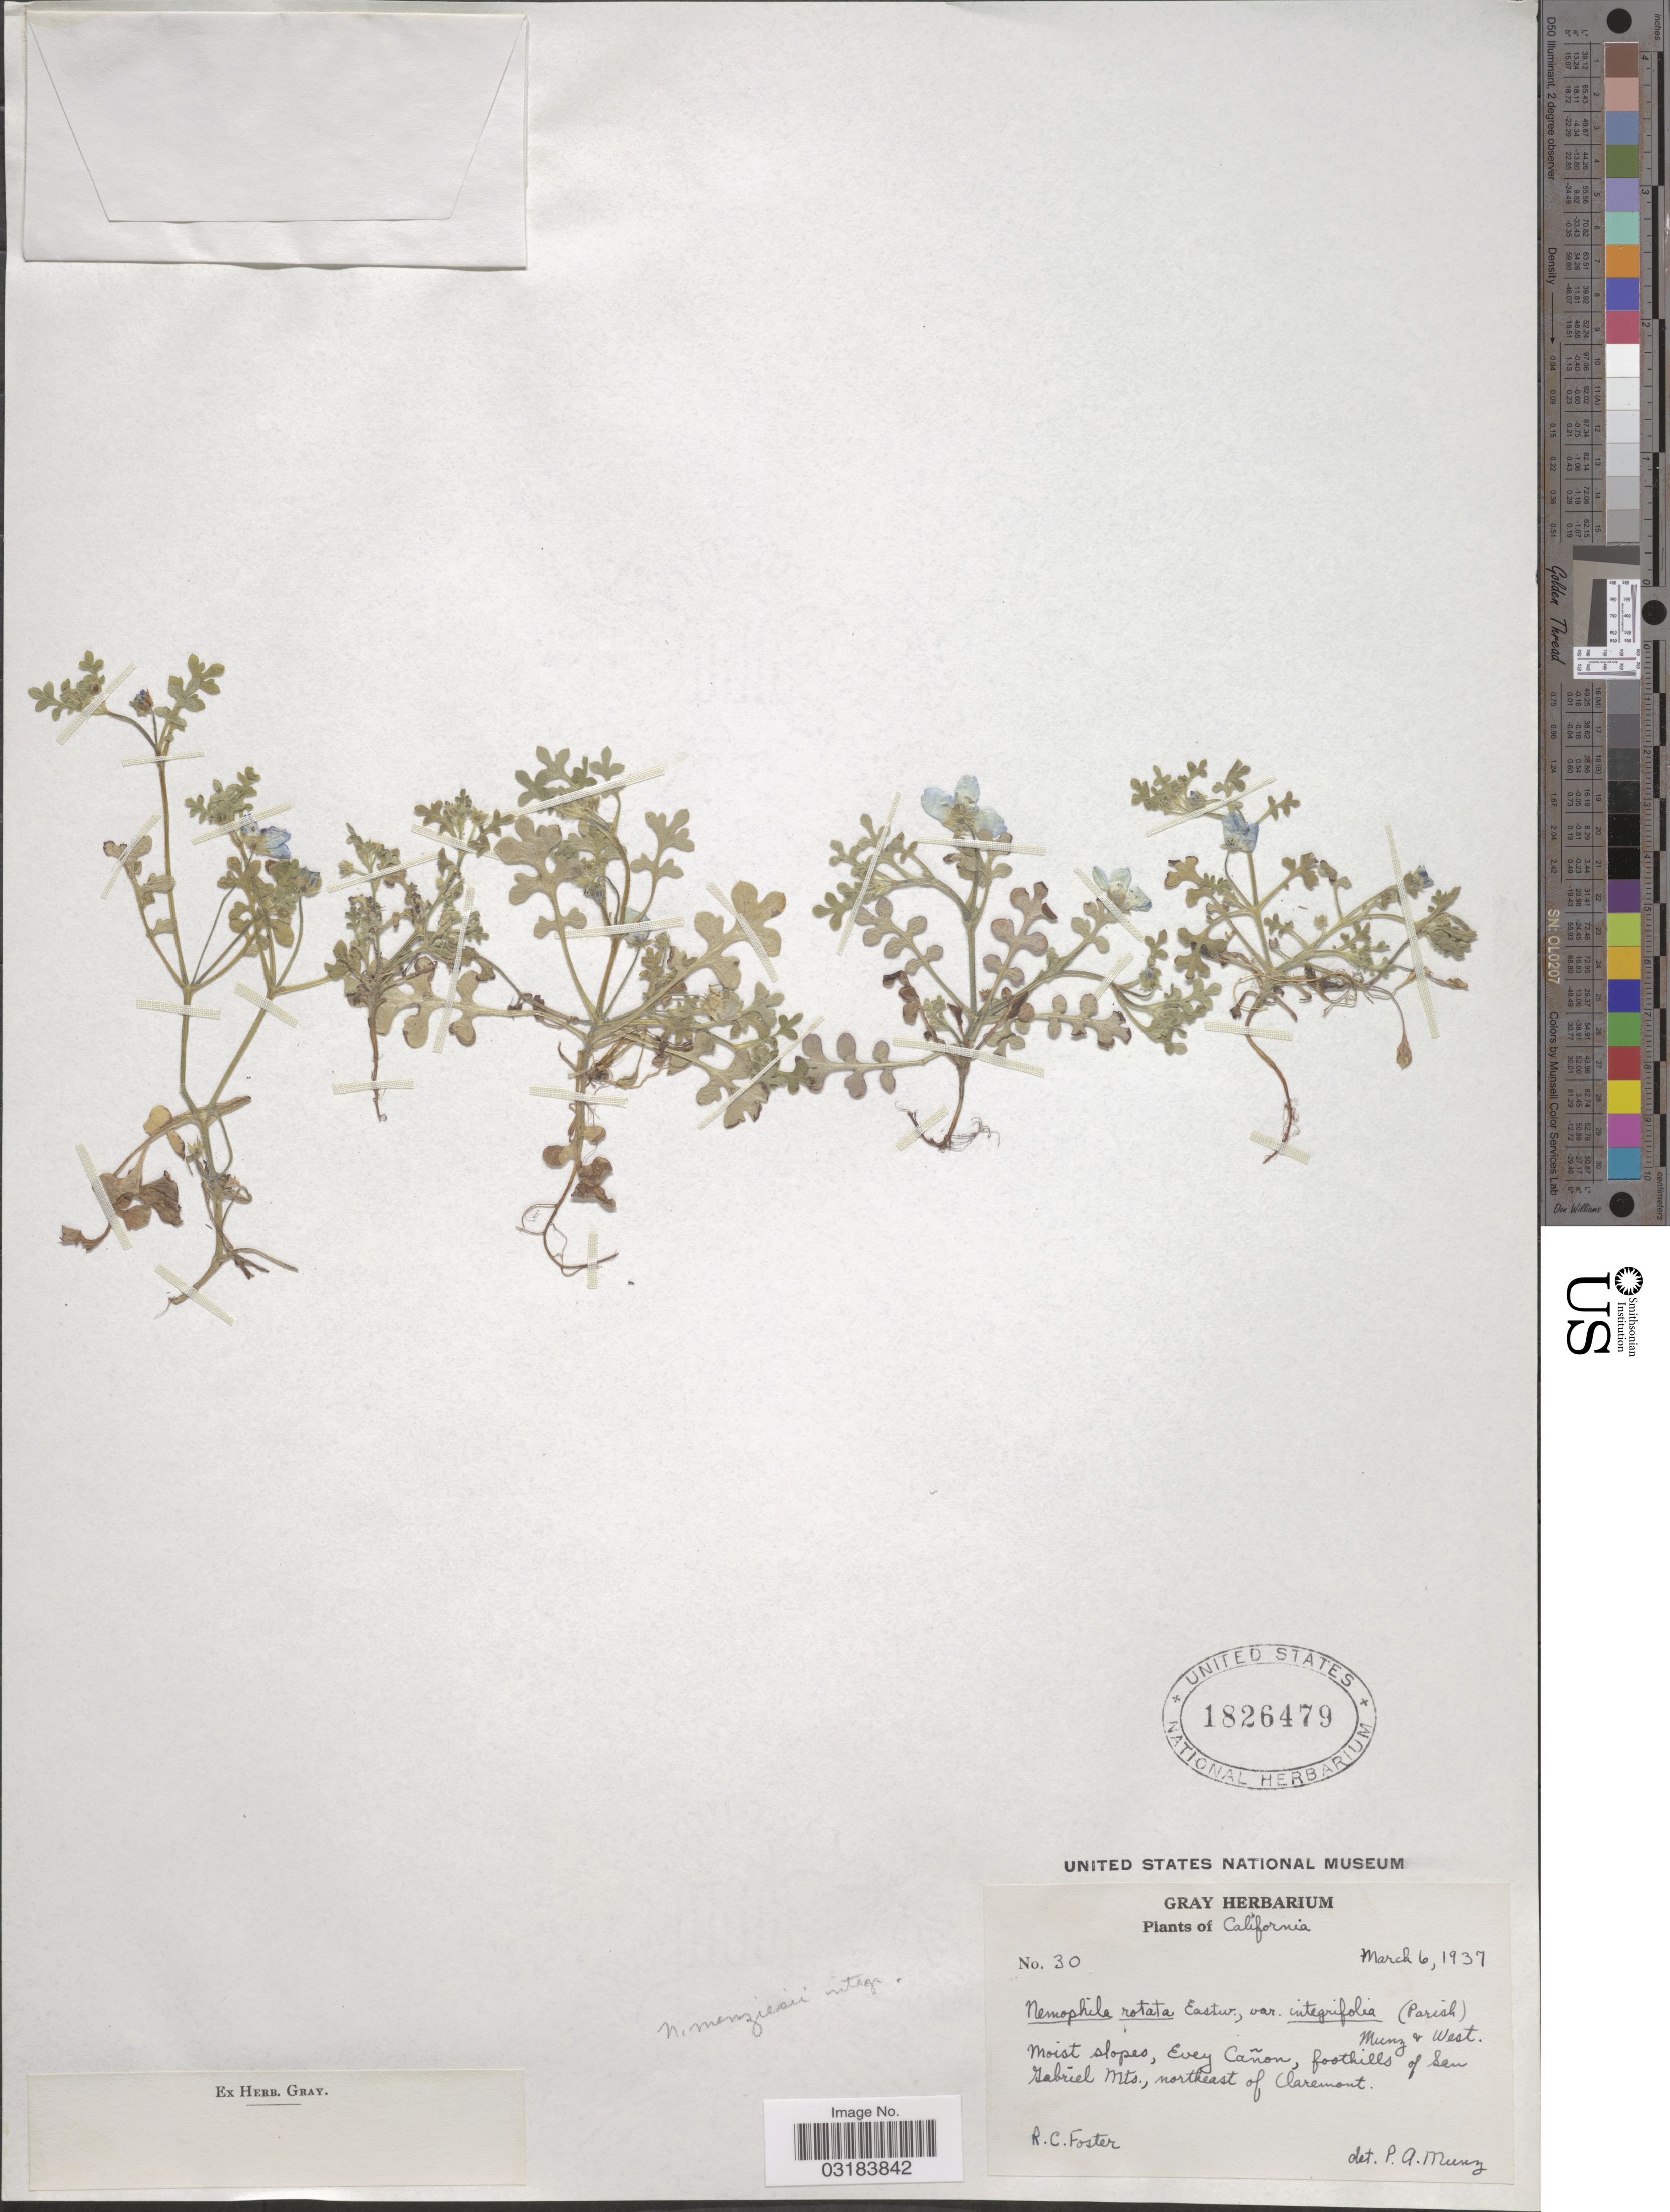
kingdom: Plantae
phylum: Tracheophyta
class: Magnoliopsida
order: Boraginales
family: Hydrophyllaceae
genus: Nemophila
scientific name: Nemophila menziesii var. integrifolia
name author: Hook. & Arn.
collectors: R. C. Foster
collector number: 30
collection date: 1937-03-06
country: United States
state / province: California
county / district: Los Angeles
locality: Evey Cañon, foothills of San Gabriel Mts., northeast of Claremont.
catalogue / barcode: US 1826479